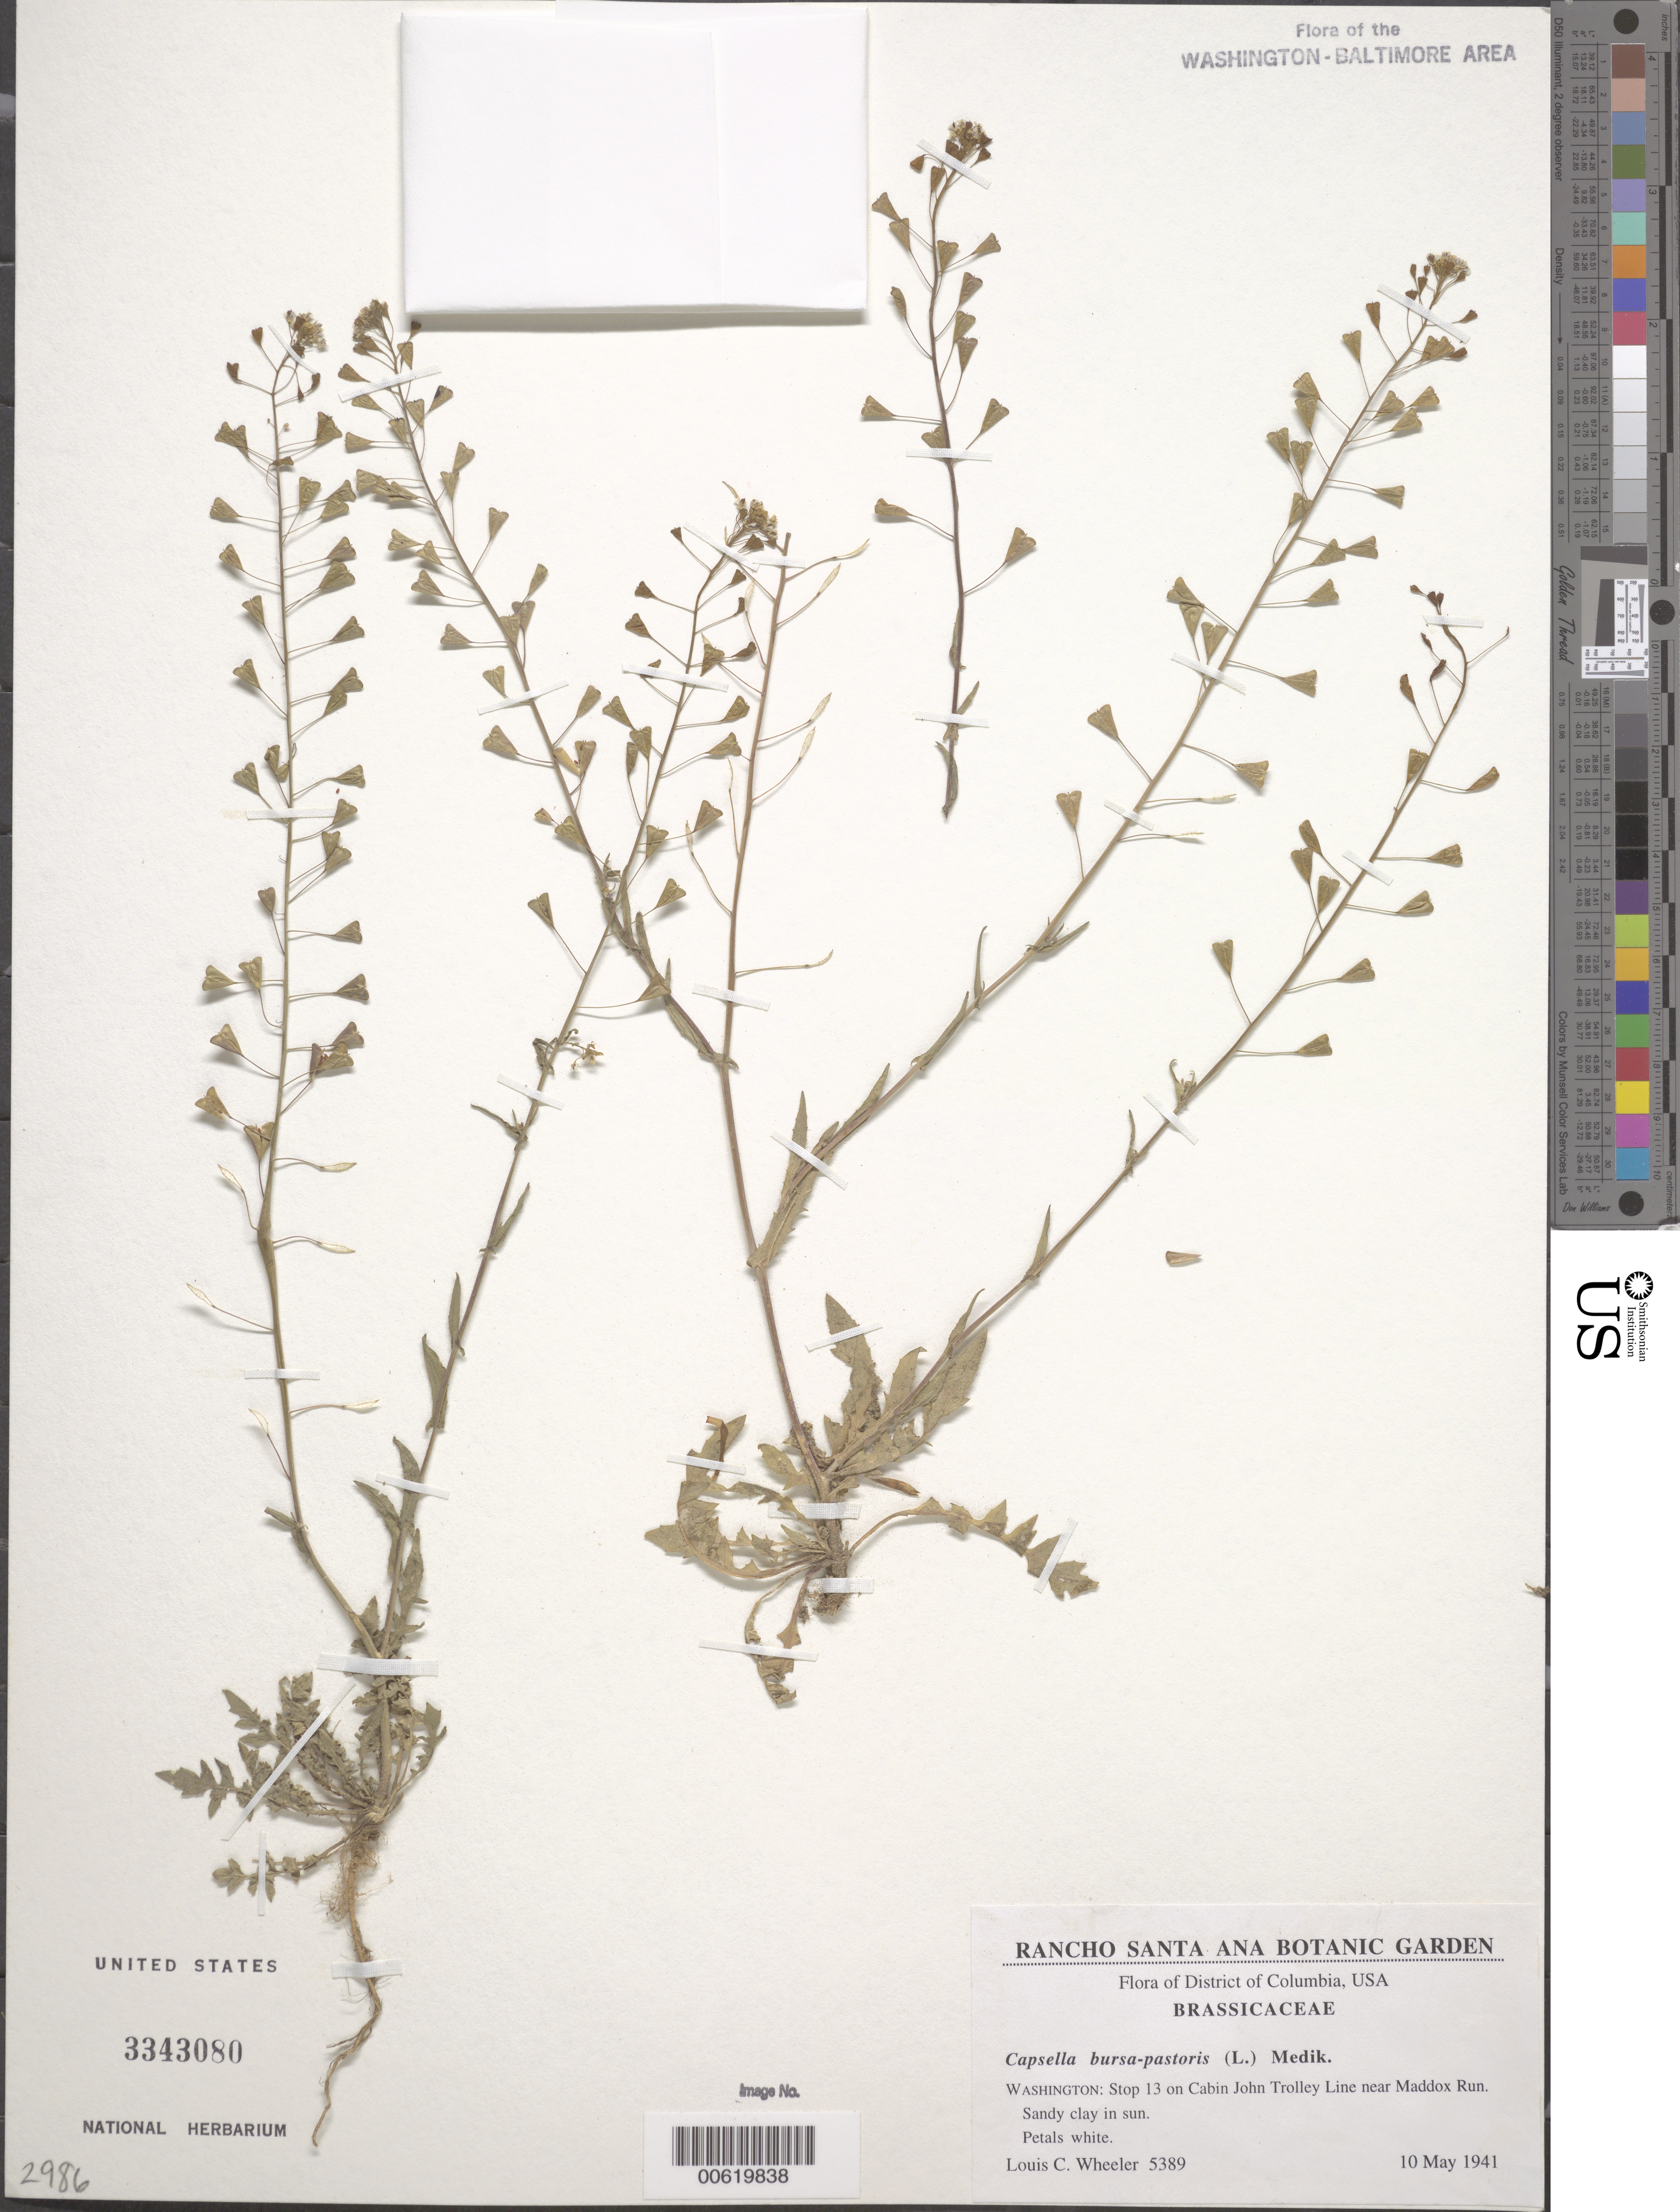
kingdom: Plantae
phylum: Tracheophyta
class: Magnoliopsida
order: Brassicales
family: Brassicaceae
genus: Capsella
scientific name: Capsella bursa-pastoris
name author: (L.) Medik.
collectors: L. C. Wheeler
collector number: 5389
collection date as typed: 10 May 1941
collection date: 1941-05-10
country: United States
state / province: District of Columbia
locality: Stop 13 on Cabin John Trolley Line near Maddox Run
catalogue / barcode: US 3343080